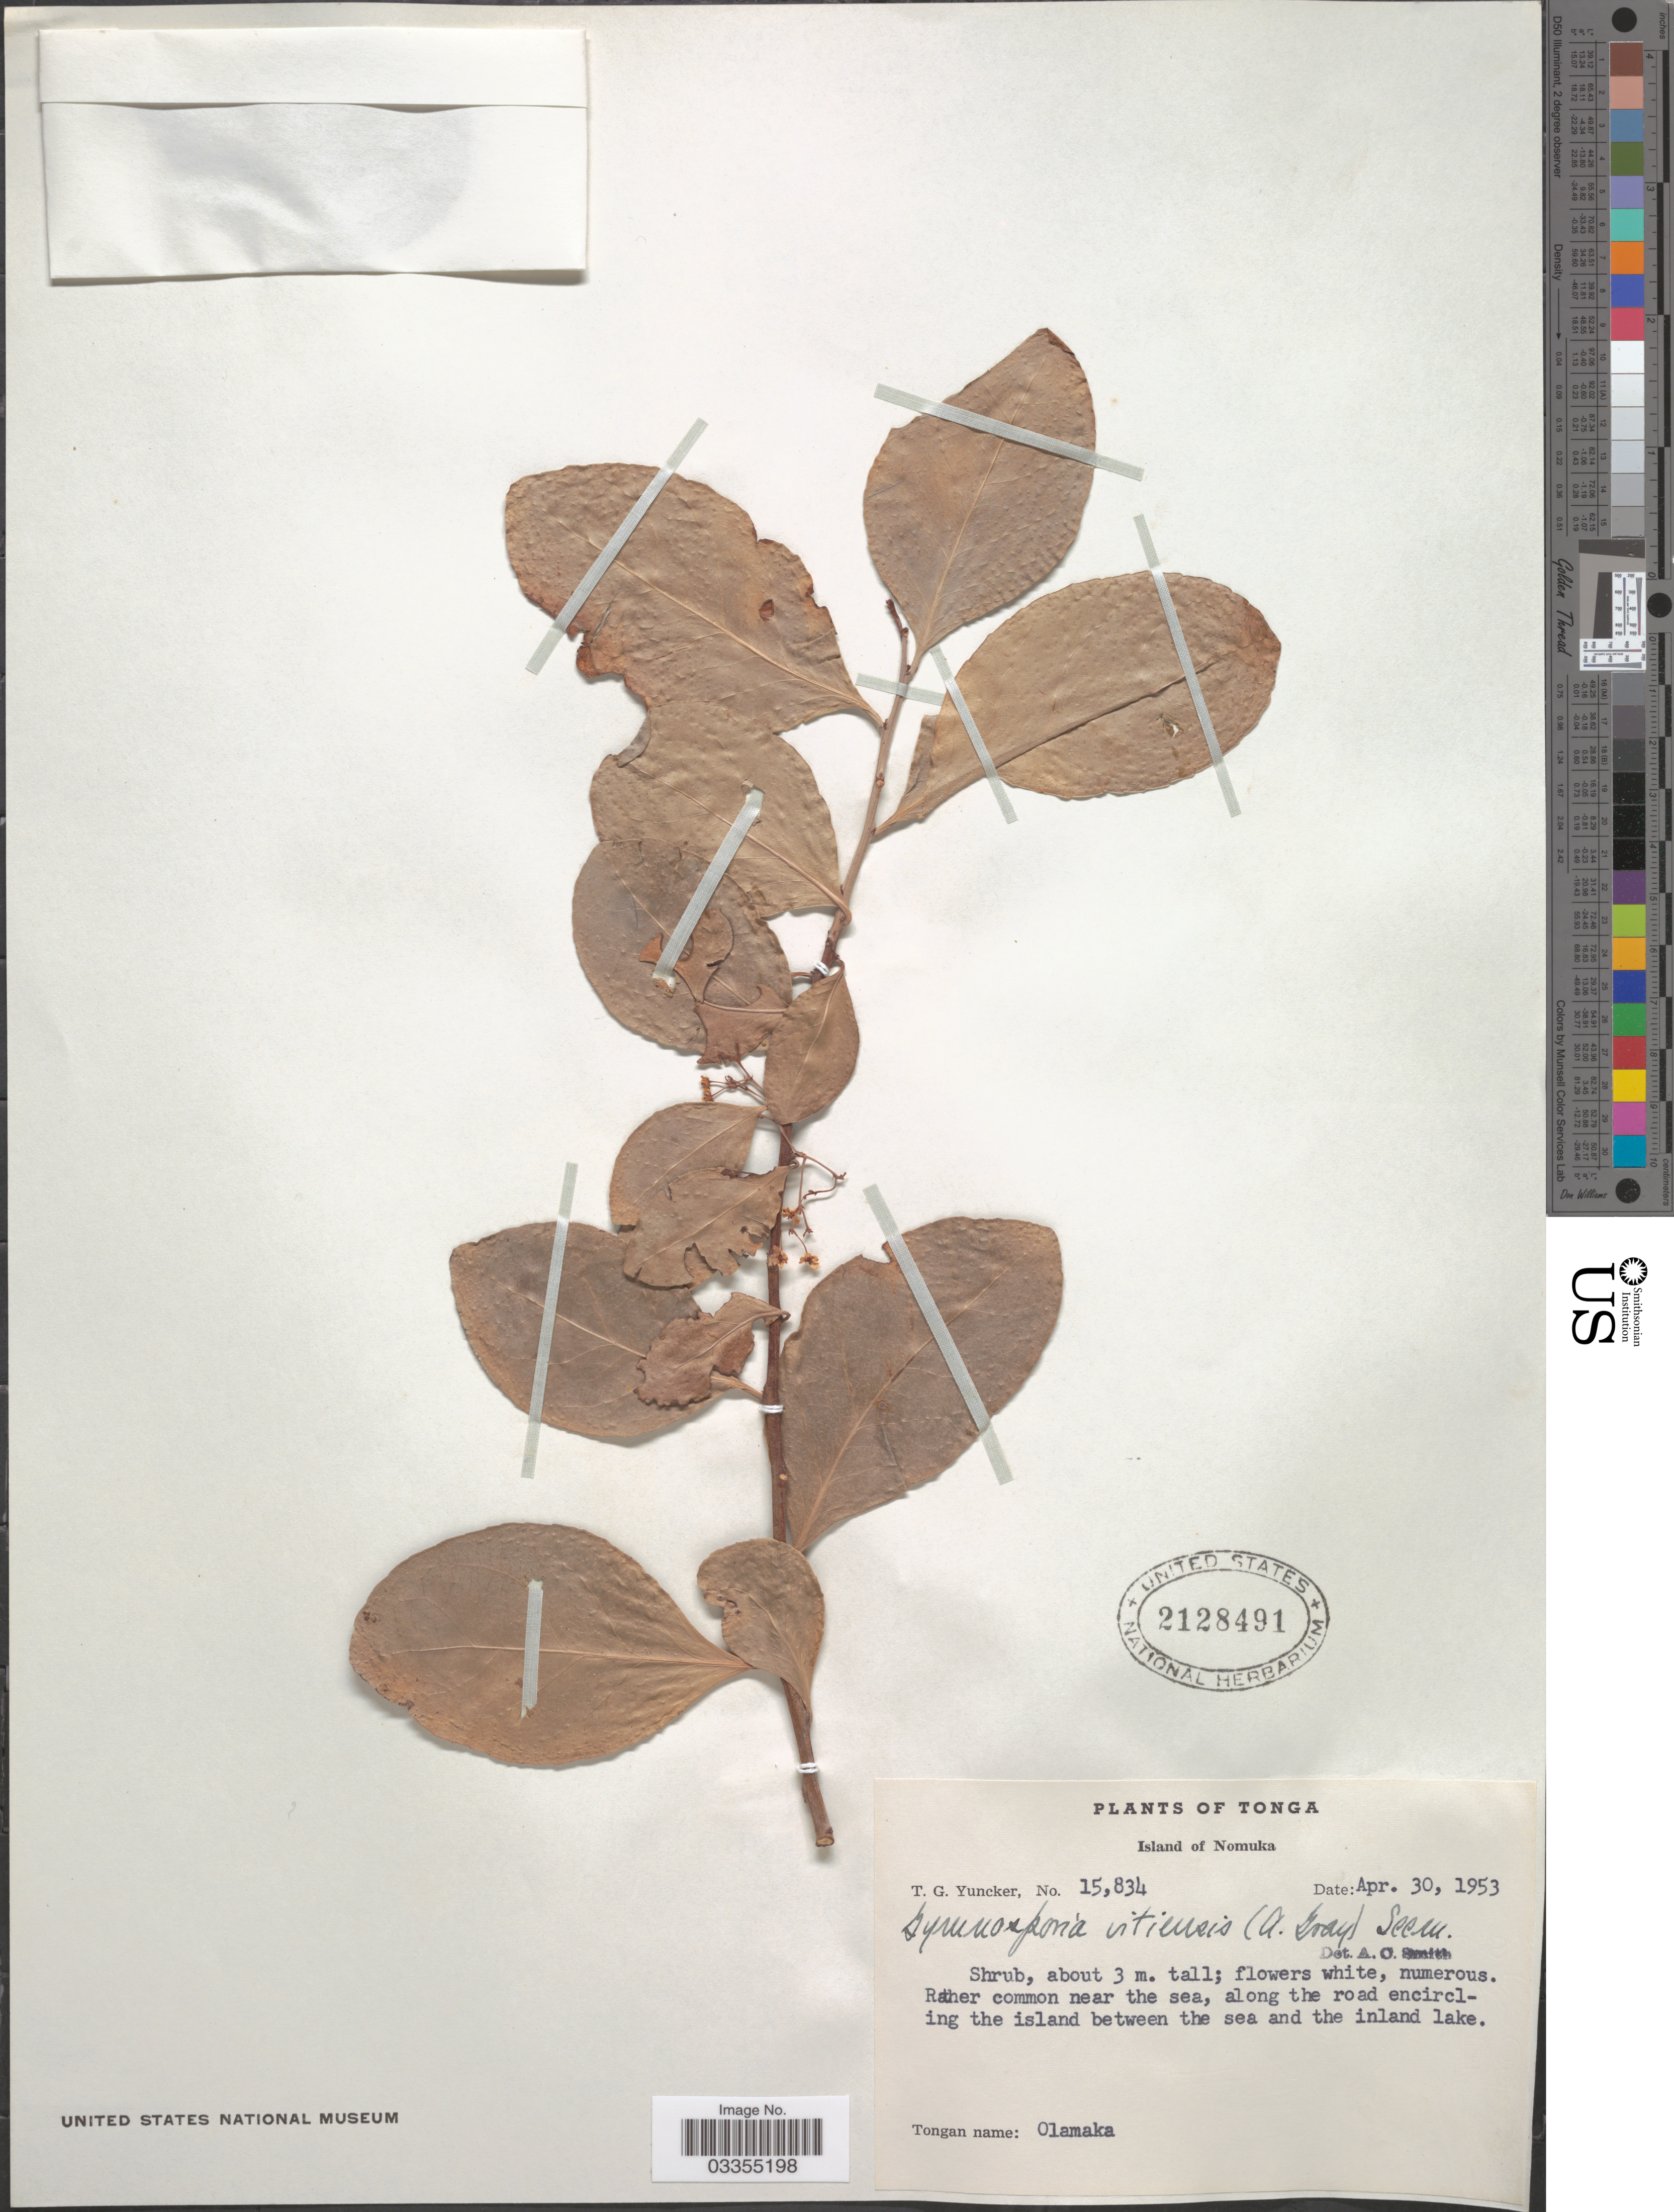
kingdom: Plantae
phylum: Tracheophyta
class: Magnoliopsida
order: Celastrales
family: Celastraceae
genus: Gymnosporia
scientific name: Gymnosporia vitiensis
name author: Seem.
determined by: Wagner, W. L., (BOT), Smithsonian Institution - National Museum of Natural History (UNITED STATES)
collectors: T. G. Yuncker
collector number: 15834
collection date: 1953-04-30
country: Tonga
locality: Island of Nomuka.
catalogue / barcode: US 2128491